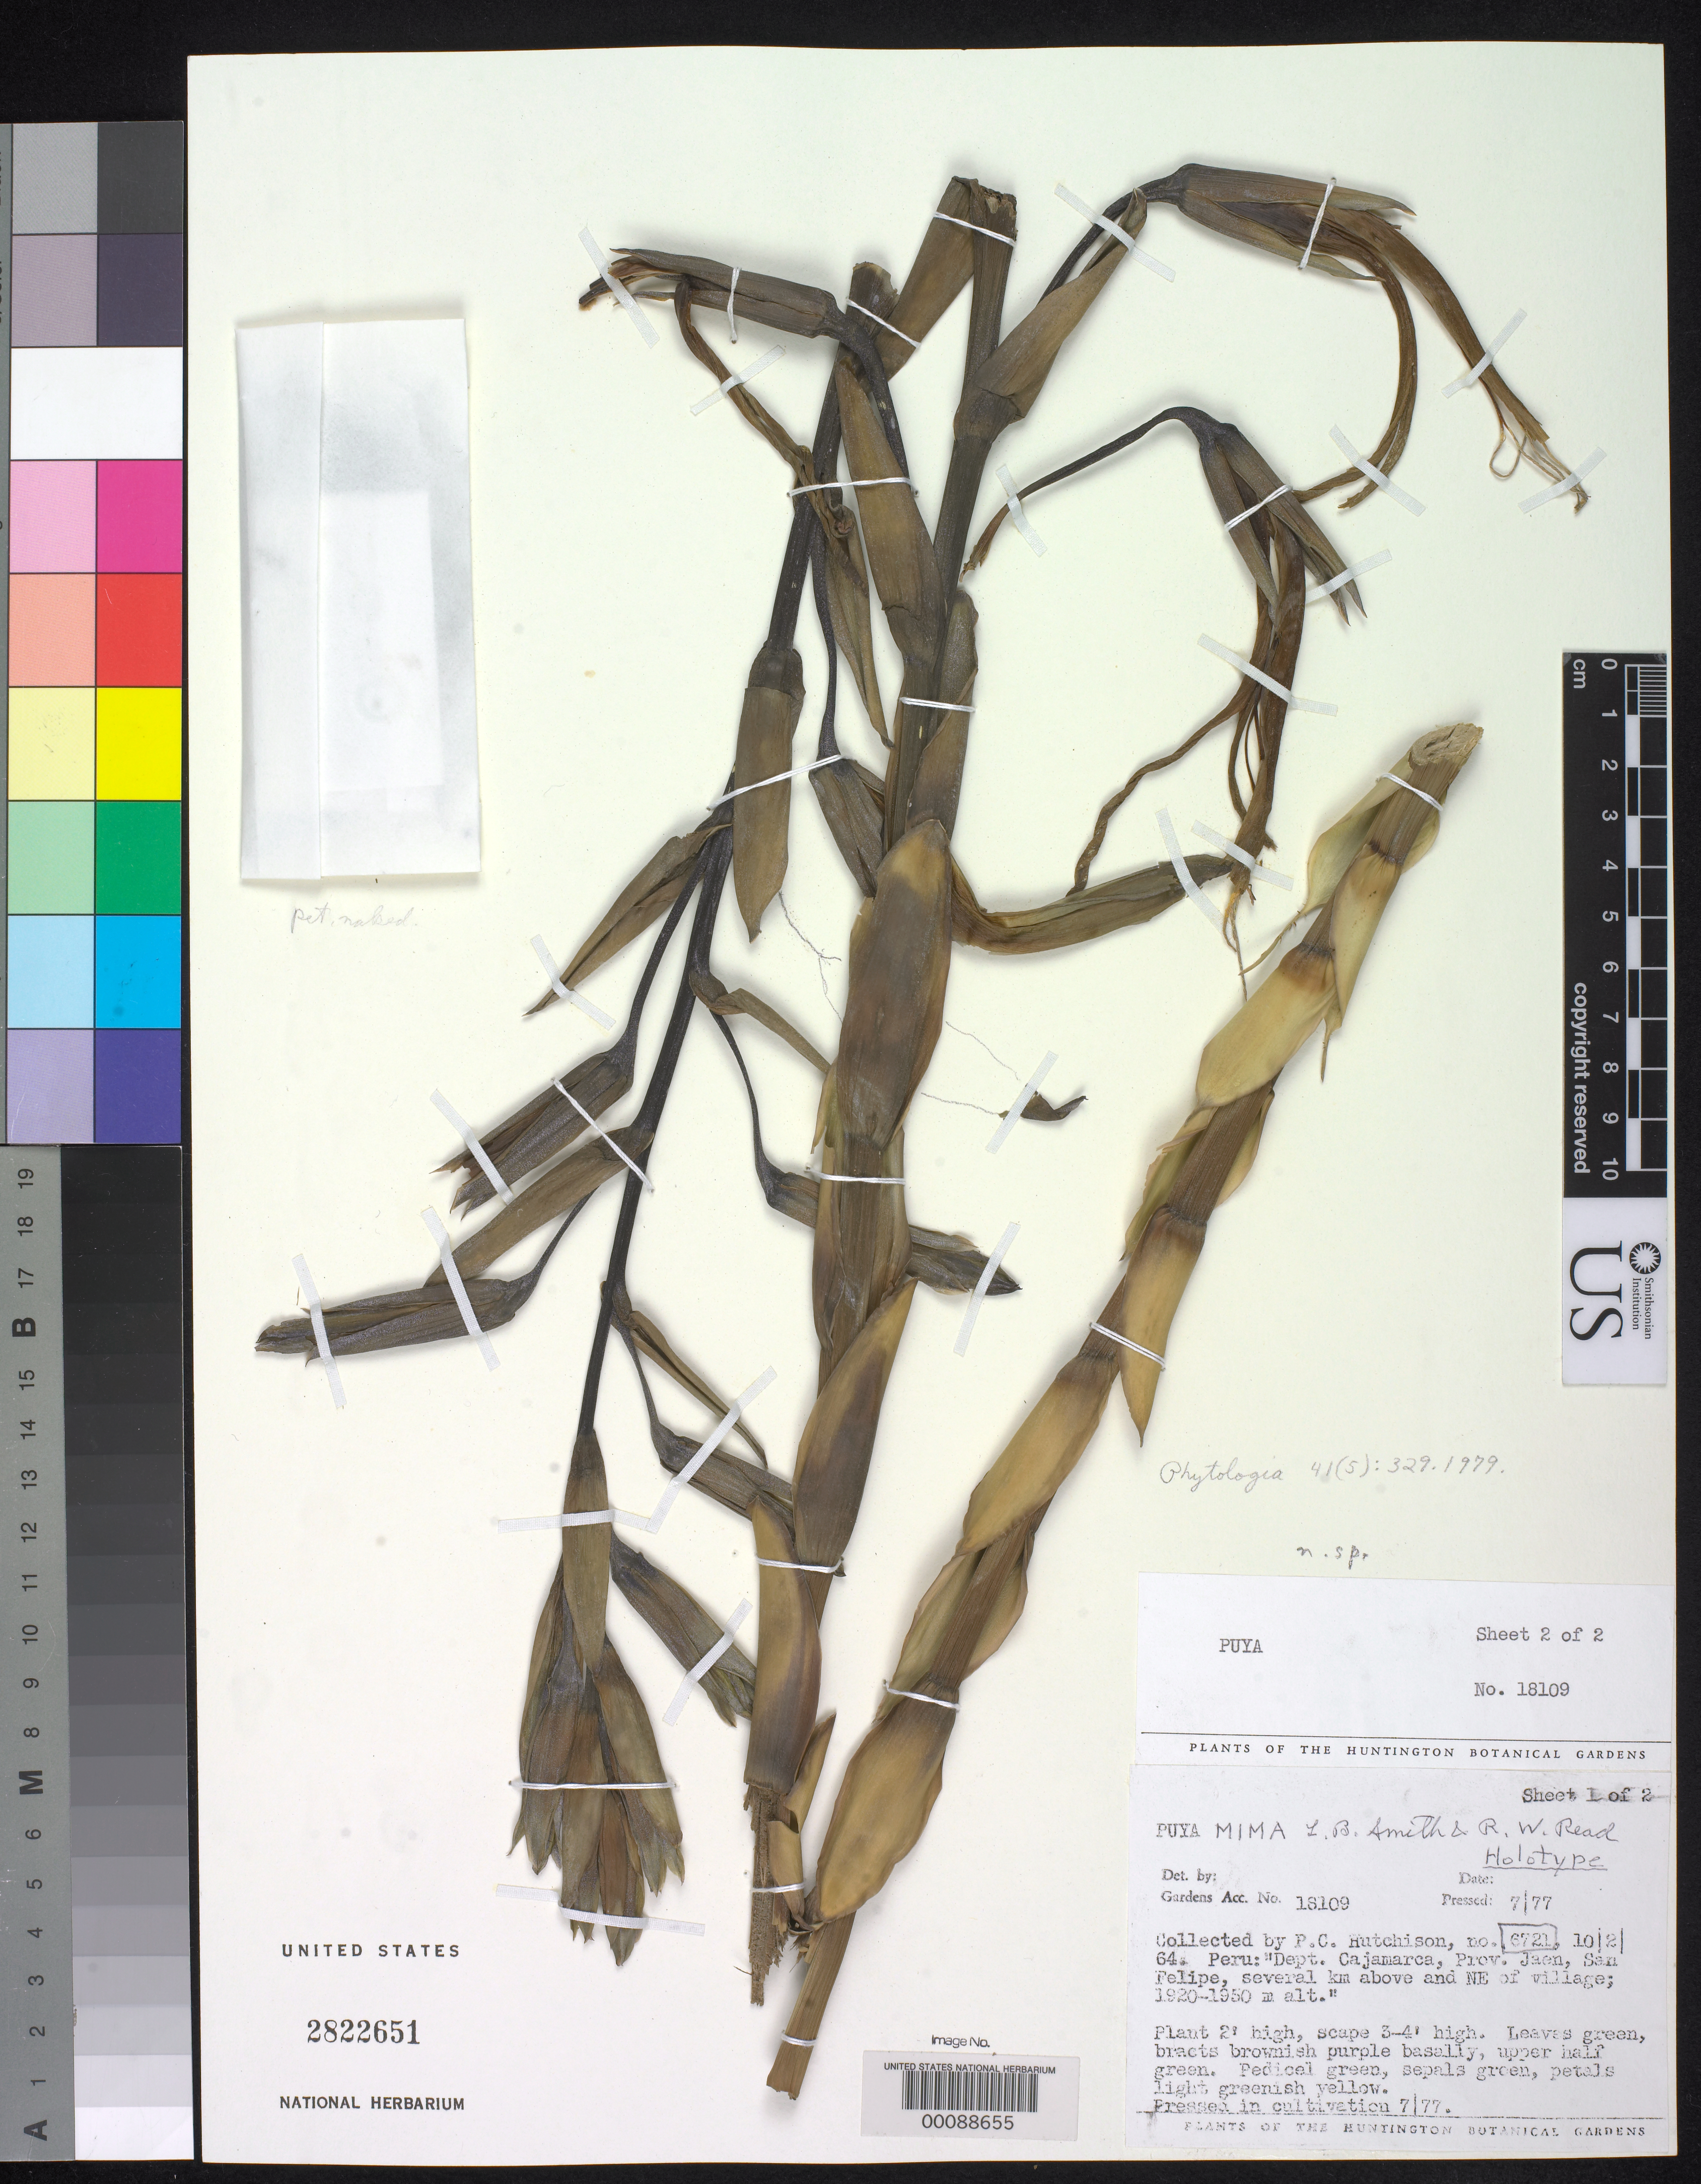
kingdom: Plantae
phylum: Tracheophyta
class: Liliopsida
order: Poales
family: Bromeliaceae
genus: Puya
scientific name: Puya mima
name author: L.B. Sm. & Read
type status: Holotype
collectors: P. C. Hutchison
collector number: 18109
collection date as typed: Jul 1977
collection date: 1977-07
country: Peru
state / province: Cajamarca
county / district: Jaén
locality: San Felipe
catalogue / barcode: US 2822651